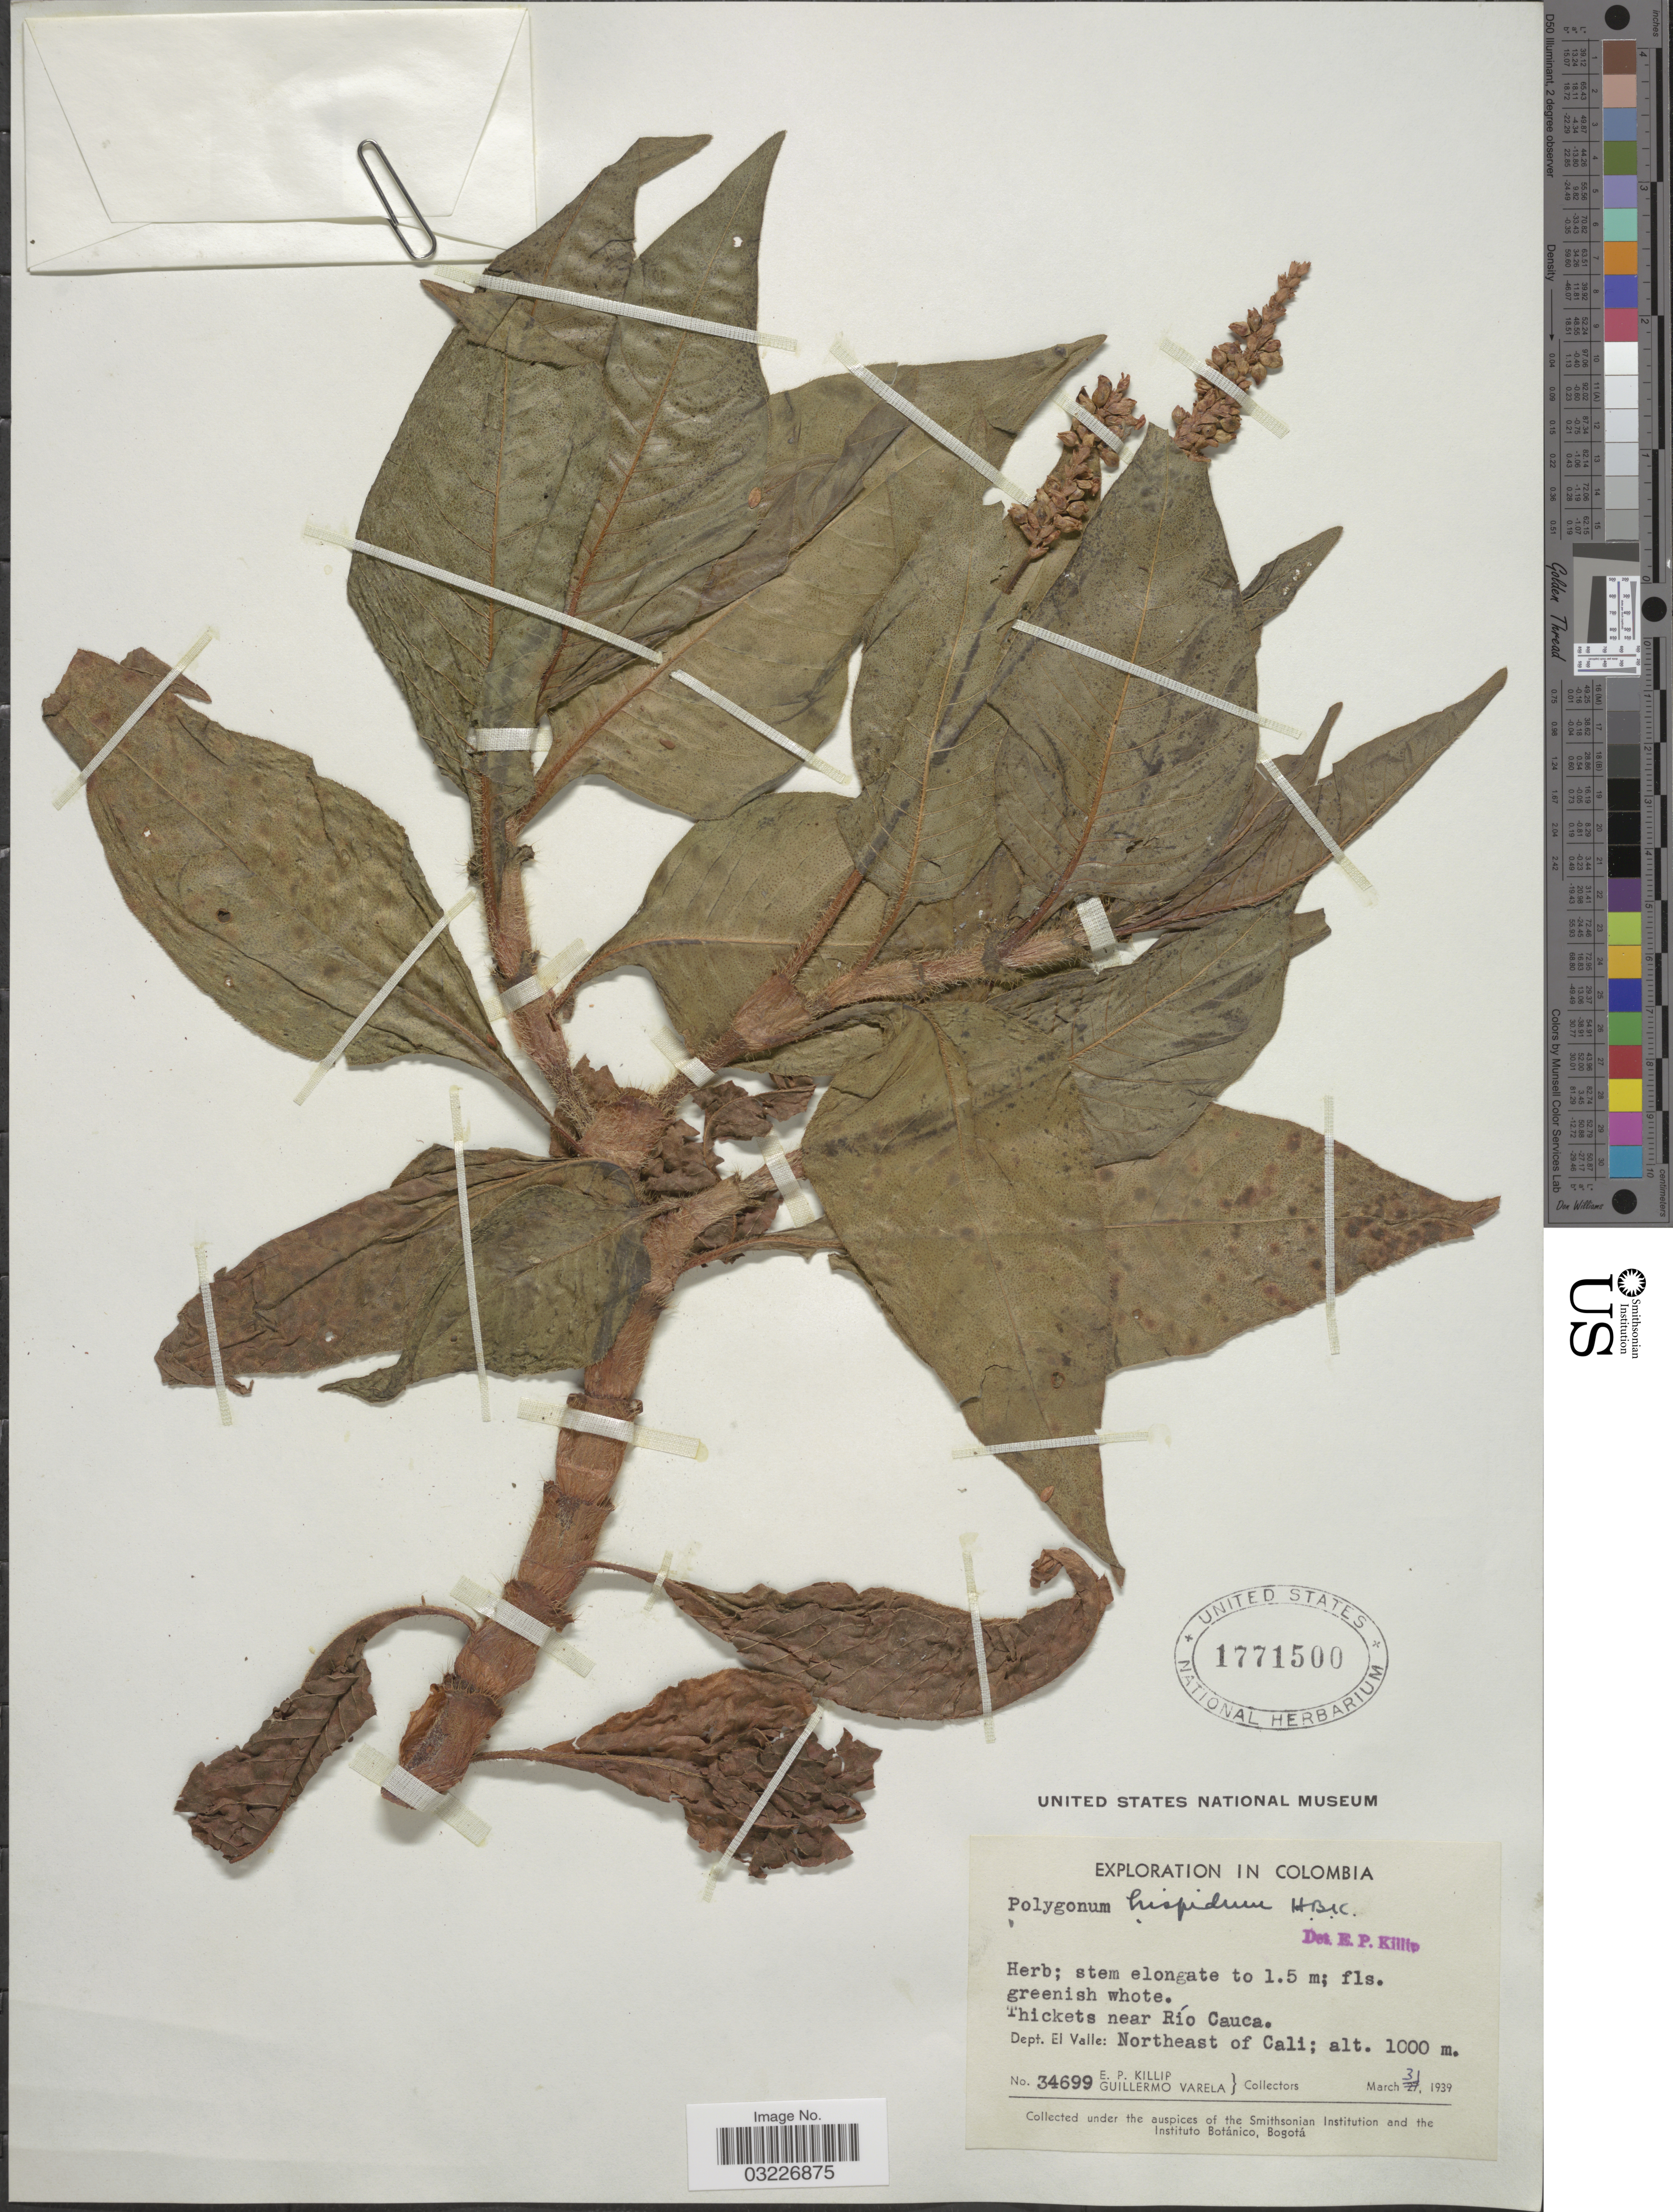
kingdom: Plantae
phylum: Tracheophyta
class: Magnoliopsida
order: Caryophyllales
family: Polygonaceae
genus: Polygonum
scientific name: Polygonum hispidum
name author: Kunth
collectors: E. P. Killip & G. Varela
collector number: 34699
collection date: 1939-03-31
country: Colombia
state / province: Valle del Cauca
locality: Thickets near Río Cauca, Dept. El Valle: Northeast of Cali.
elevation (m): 1000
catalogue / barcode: US 1771500